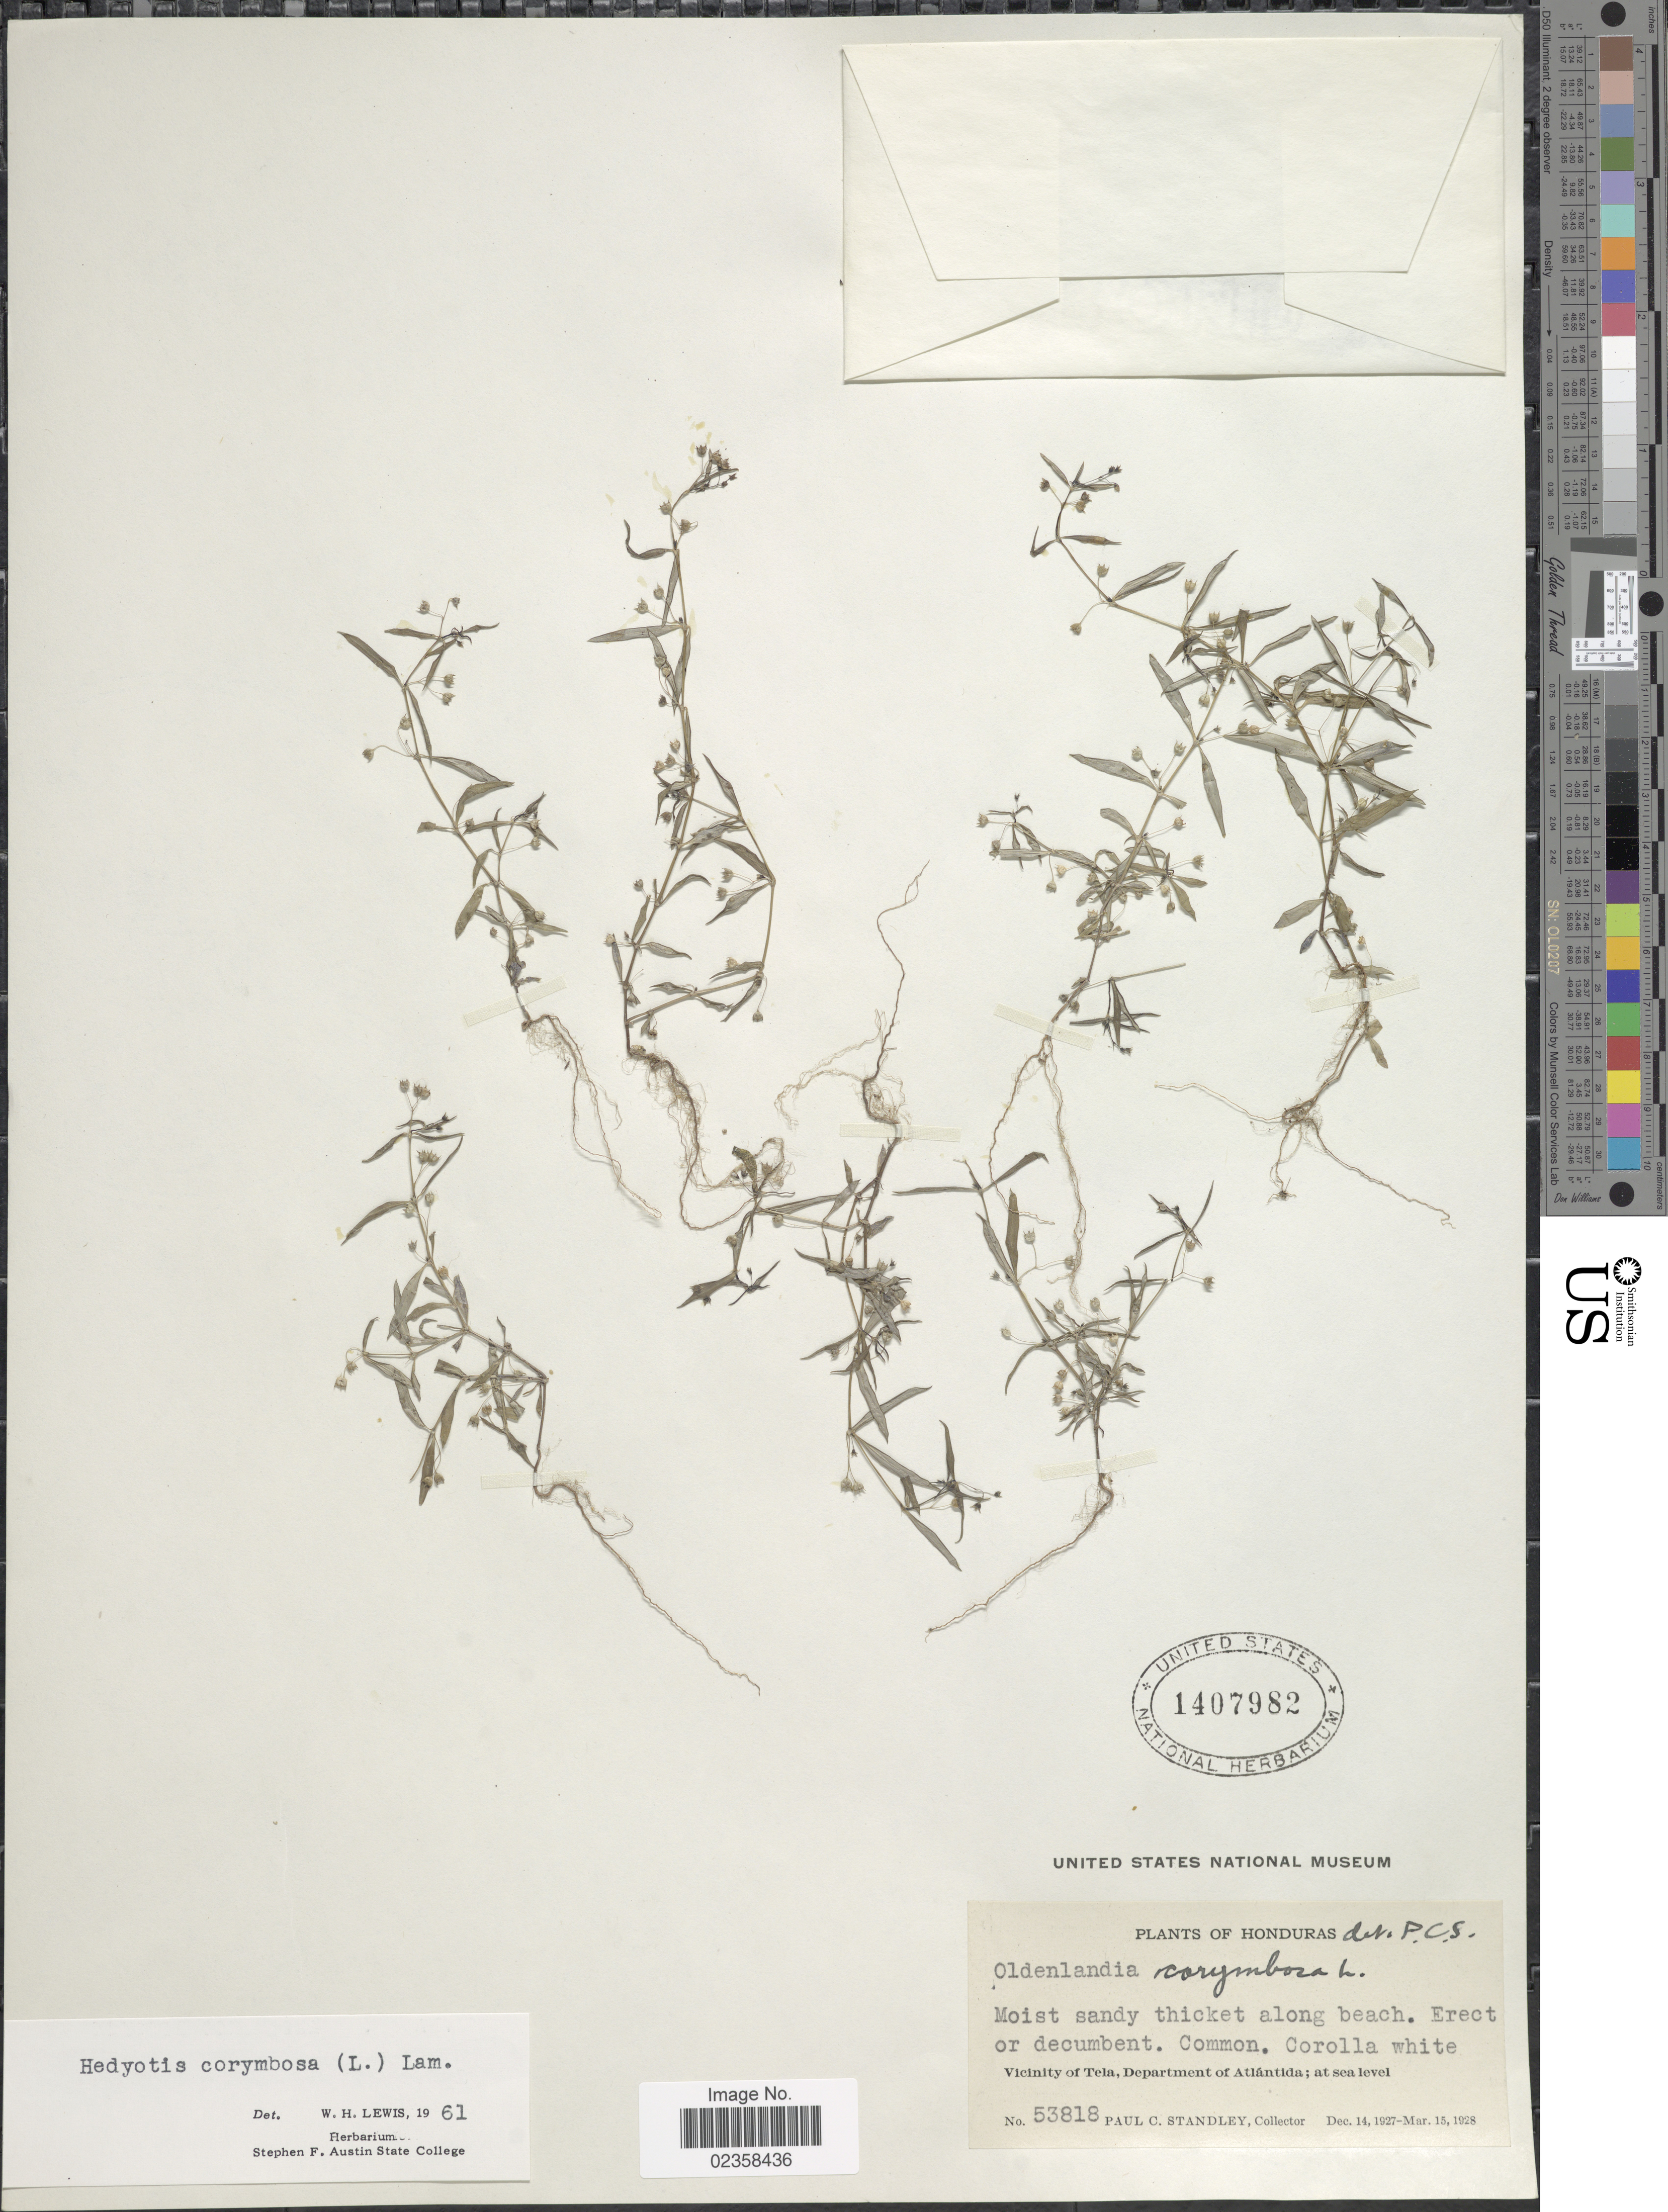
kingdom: Plantae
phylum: Tracheophyta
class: Magnoliopsida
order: Gentianales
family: Rubiaceae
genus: Oldenlandia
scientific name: Oldenlandia corymbosa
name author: L.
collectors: P. C. Standley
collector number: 53818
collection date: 1927-12-14/1928-03-15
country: Honduras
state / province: Atlántida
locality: Vicinity of Tela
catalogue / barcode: US 1407982